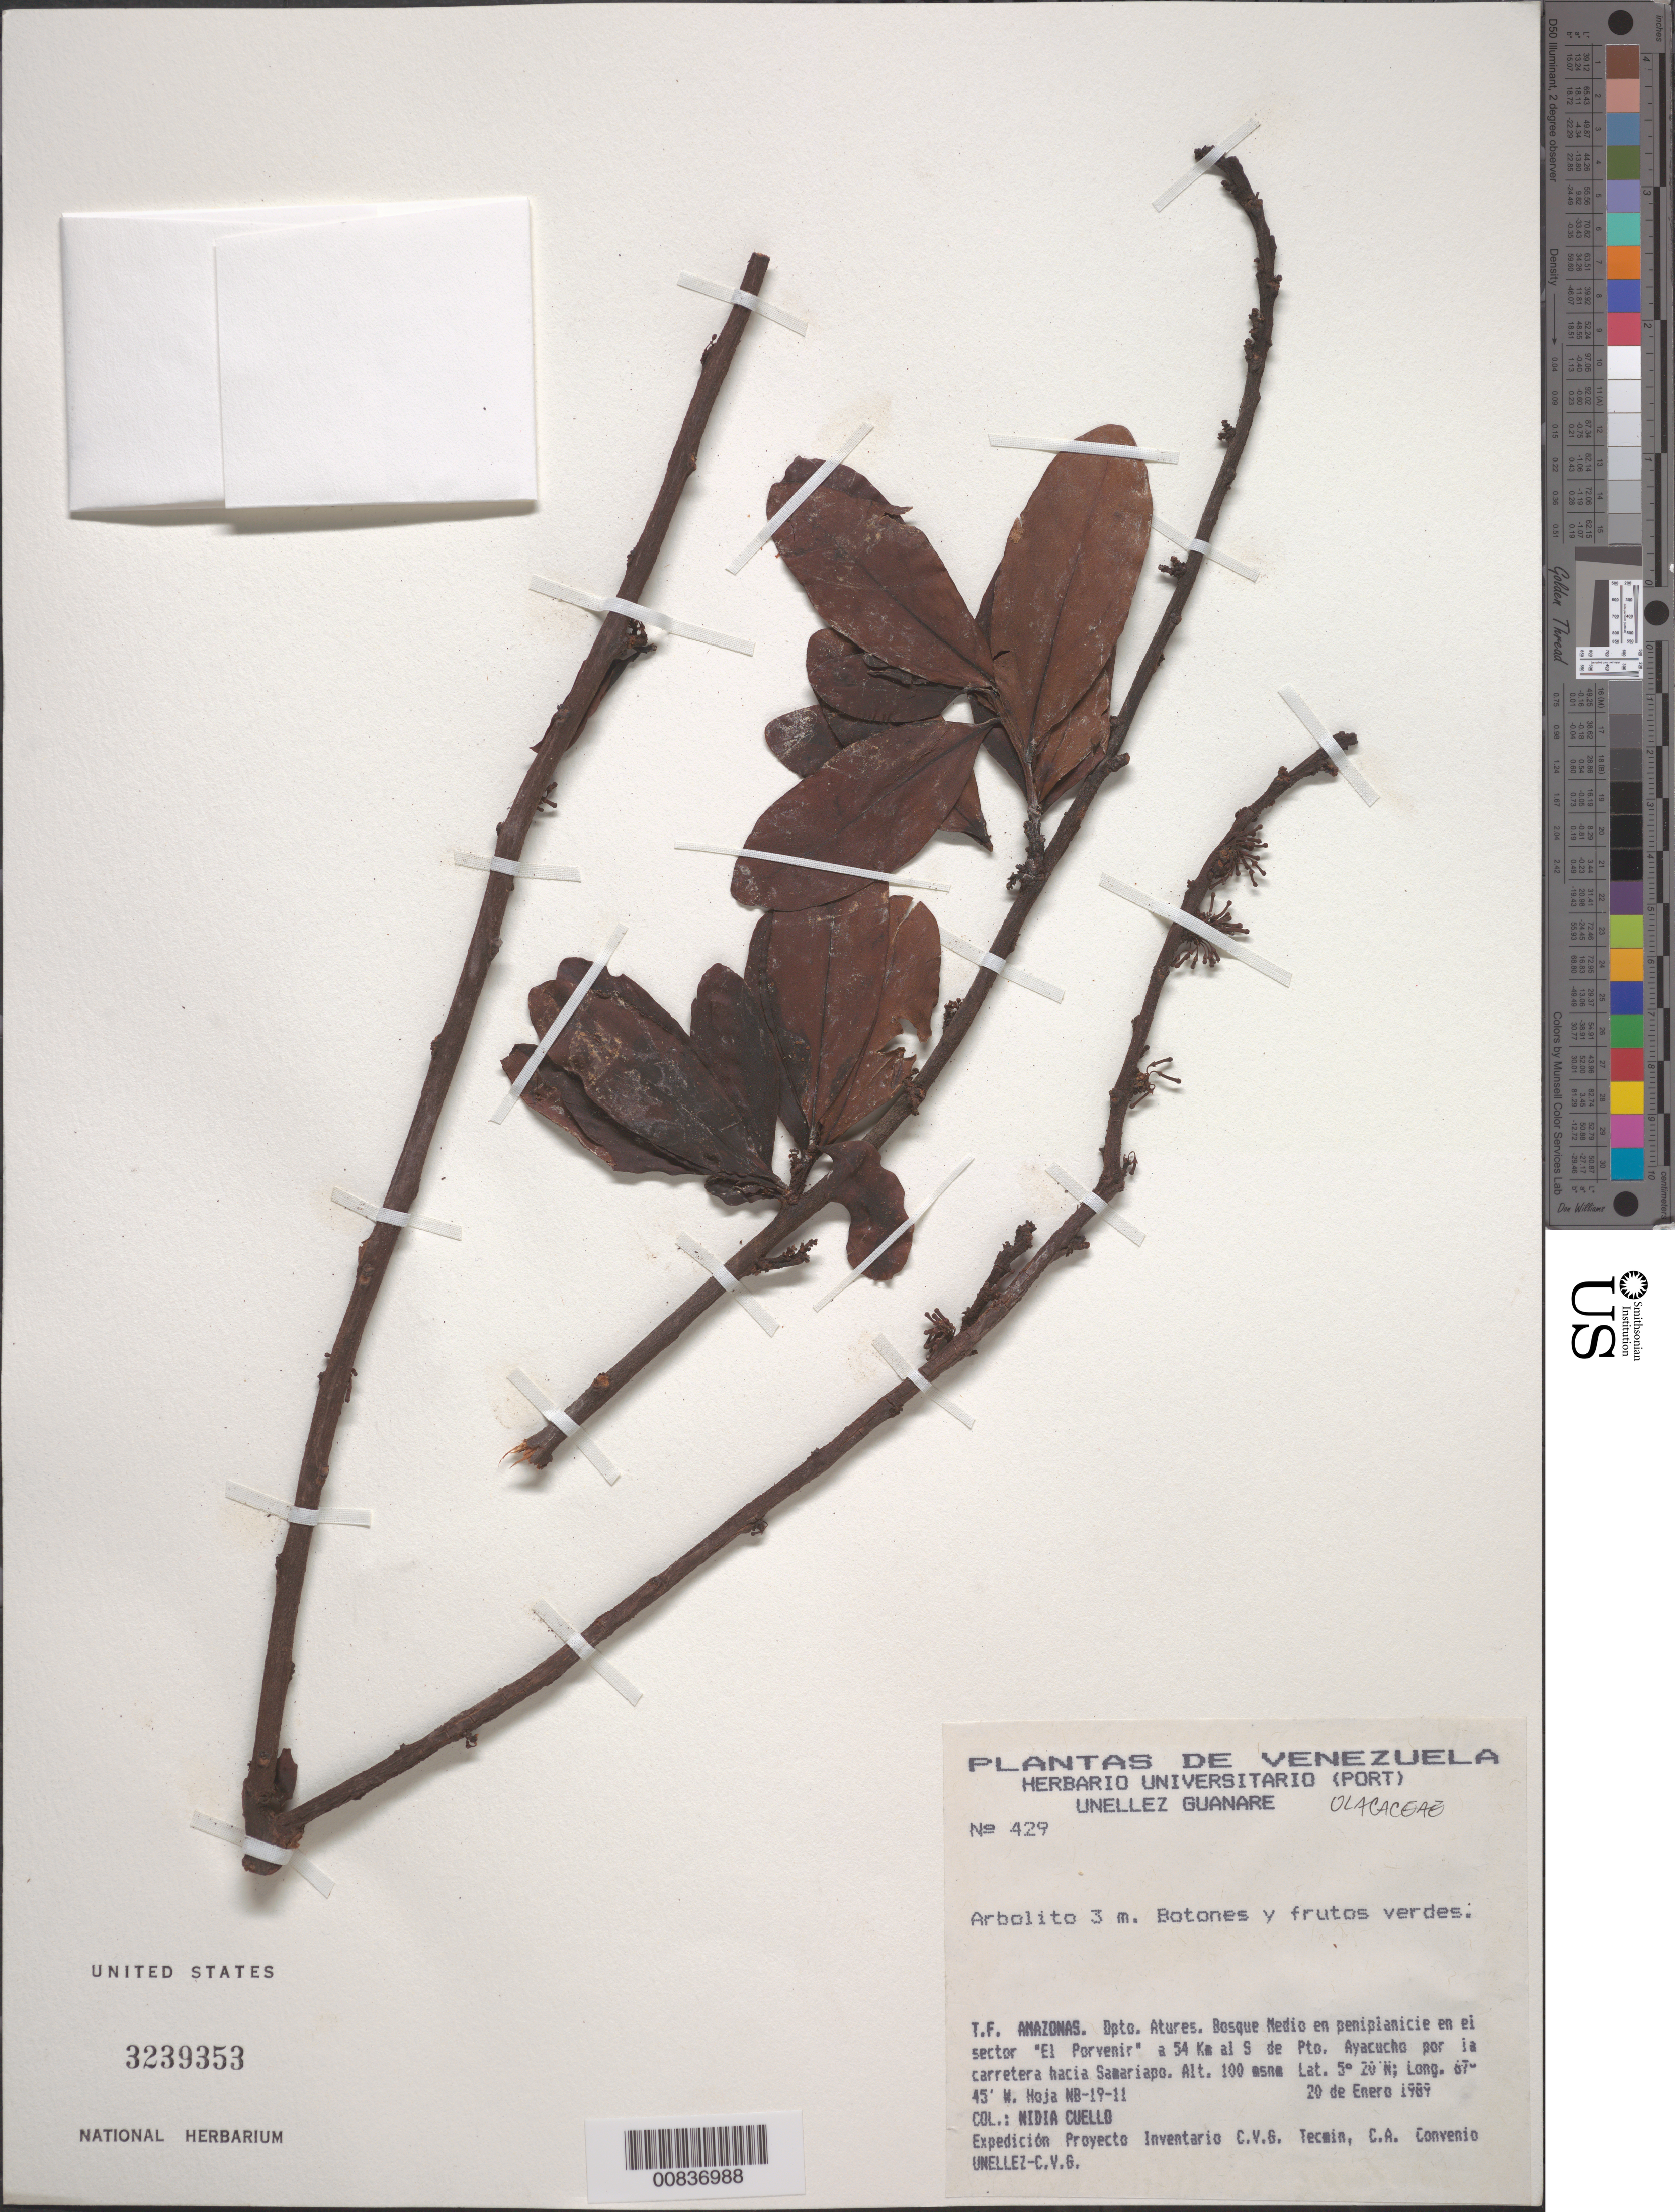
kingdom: Plantae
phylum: Tracheophyta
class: Magnoliopsida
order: Santalales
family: Olacaceae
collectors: N. L. Cuello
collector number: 429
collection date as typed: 20-Jan-89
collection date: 1989-01-20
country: Venezuela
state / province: Amazonas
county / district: Atures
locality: Sector "El Porvenir", 54 km S Pto. Ayacucho por la carretera hacia Samariapo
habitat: Bosque medio en peniplanicie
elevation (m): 100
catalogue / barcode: US 3239353